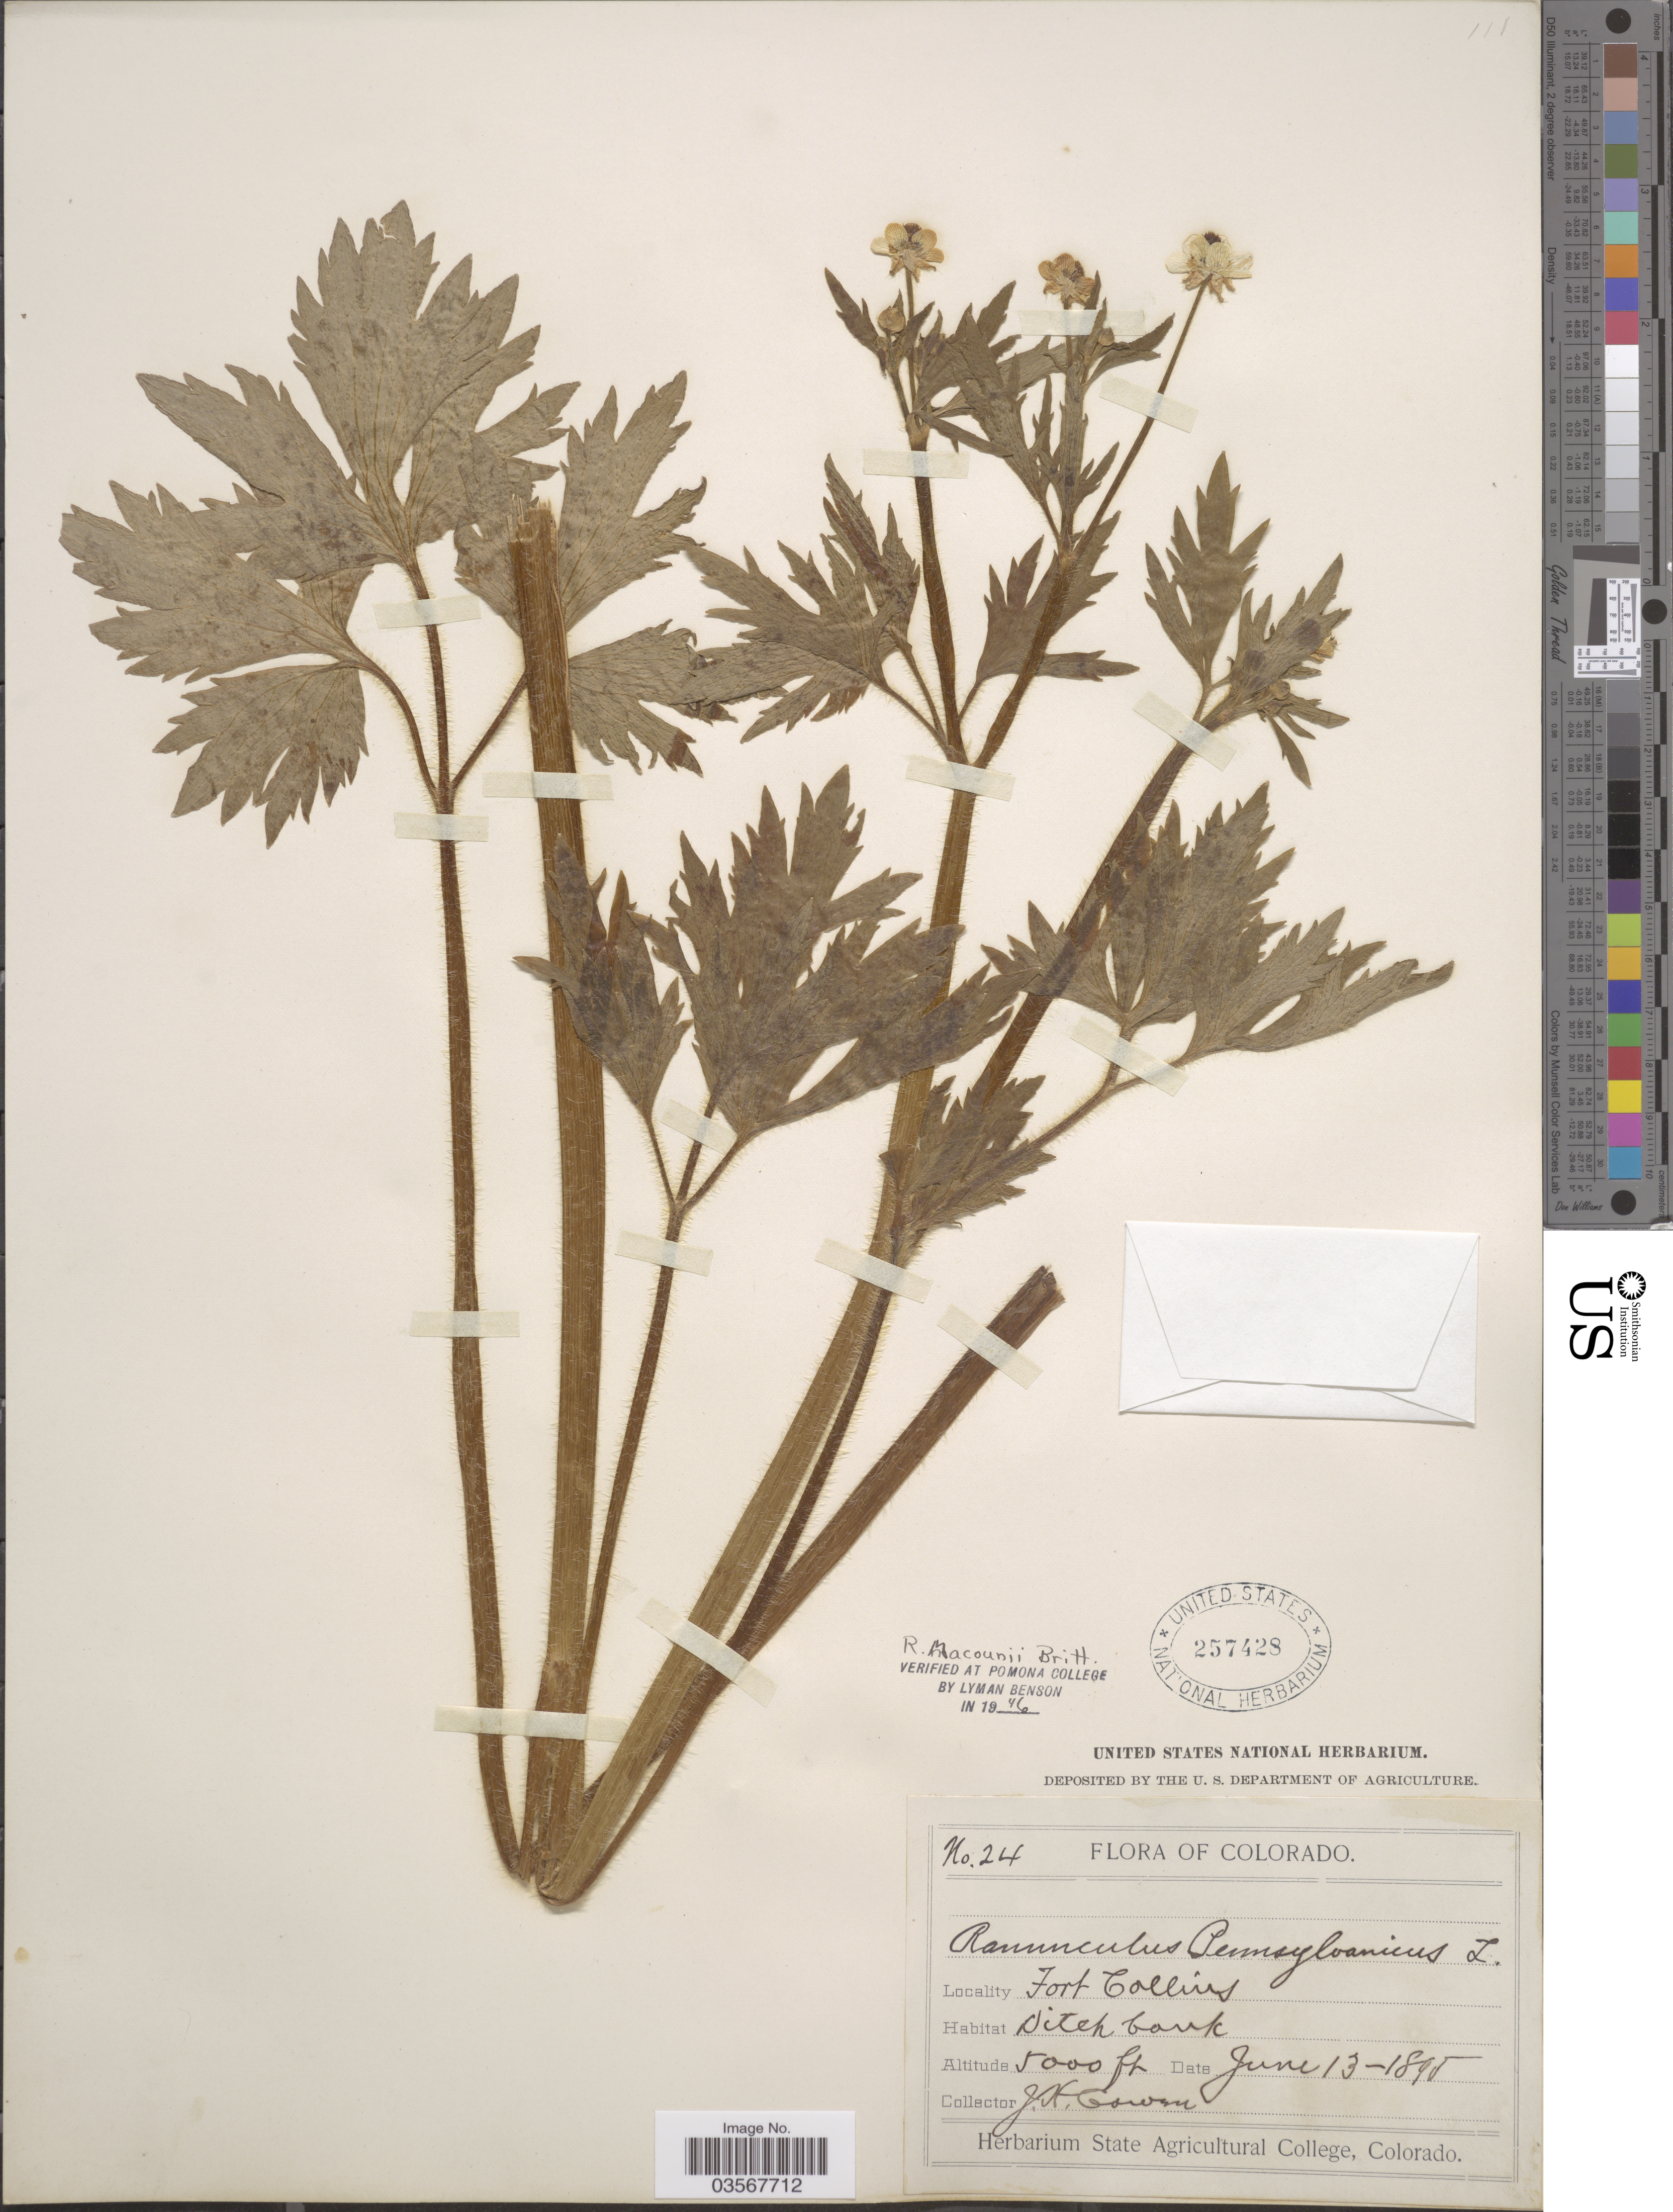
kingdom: Plantae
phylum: Tracheophyta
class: Magnoliopsida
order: Ranunculales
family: Ranunculaceae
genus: Ranunculus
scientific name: Ranunculus macounii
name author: Britton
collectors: J. H. Cowen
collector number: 24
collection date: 1895-06-13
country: United States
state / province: Colorado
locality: Fort Collins.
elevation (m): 1524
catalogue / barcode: US 257428